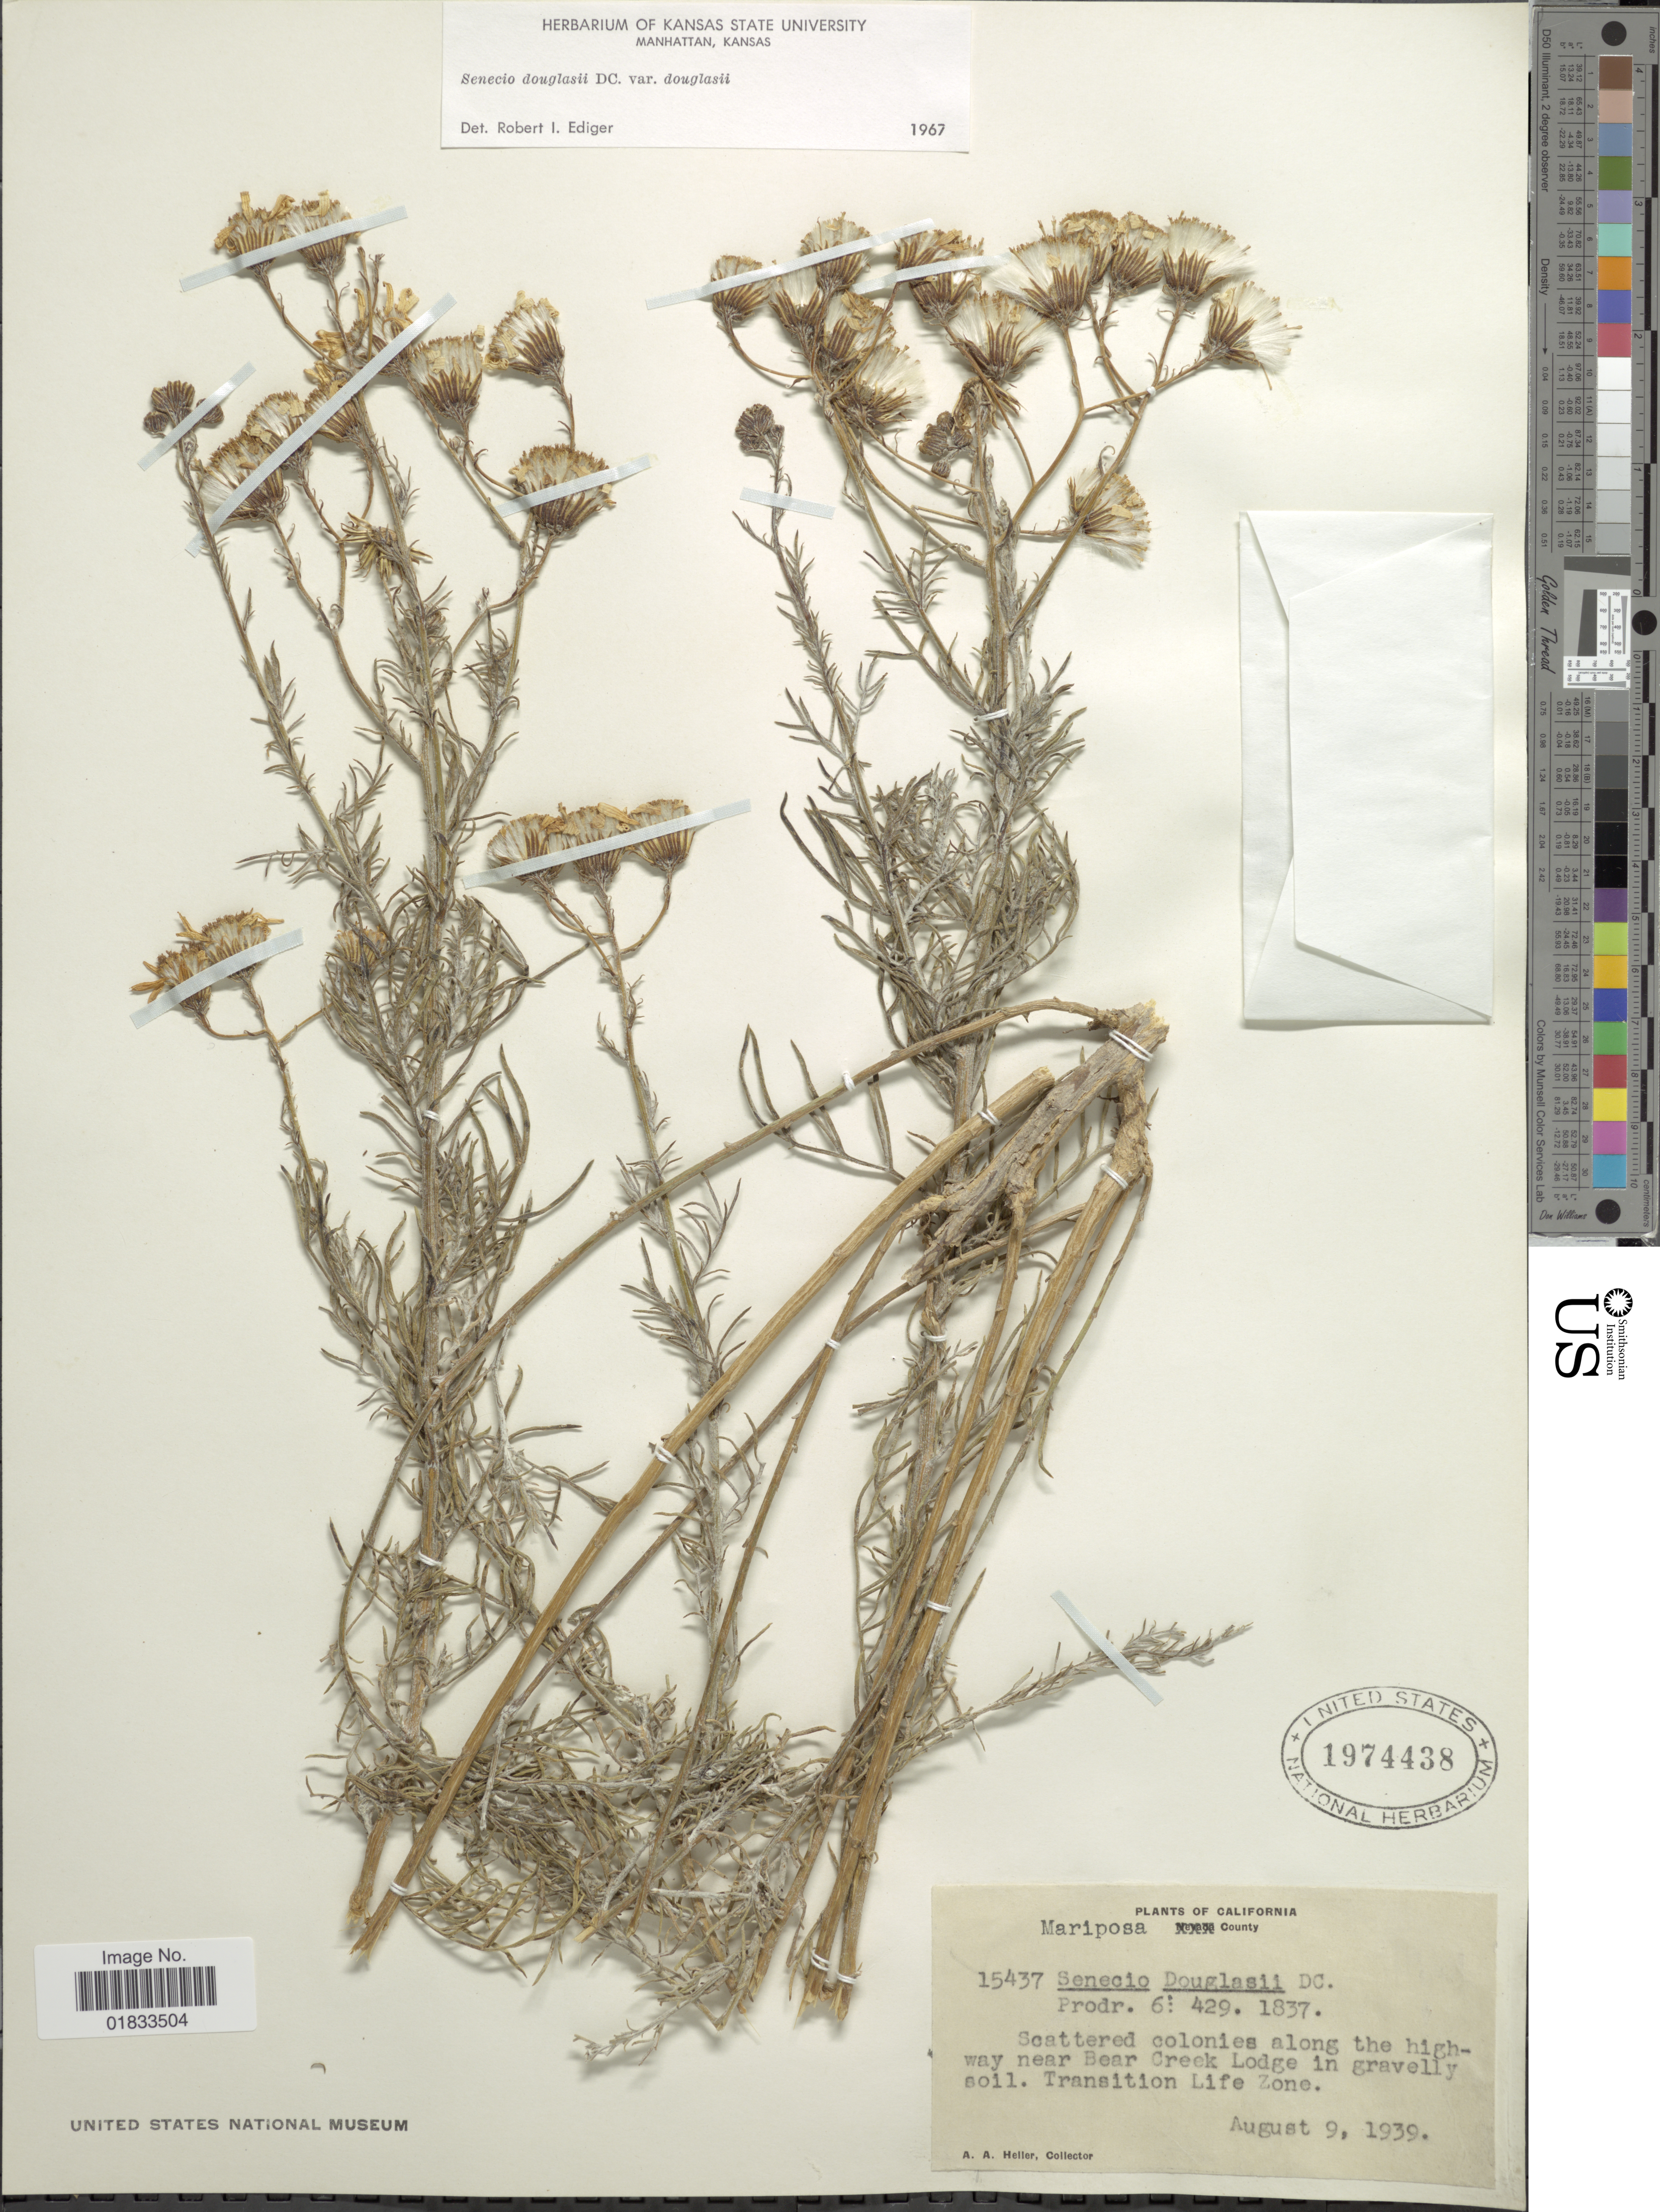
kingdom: Plantae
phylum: Tracheophyta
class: Magnoliopsida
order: Asterales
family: Asteraceae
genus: Senecio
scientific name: Senecio flaccidus var. douglasii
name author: (DC.) B.L. Turner & T.M. Barkley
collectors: A. A. Heller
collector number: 15437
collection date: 1939-08-09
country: United States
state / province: California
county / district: Mariposa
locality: Mariposa County, scattered colonies along the highway near Bear Creek Lodge in gravelly soil. Transition Life Zone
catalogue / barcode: US 1974438